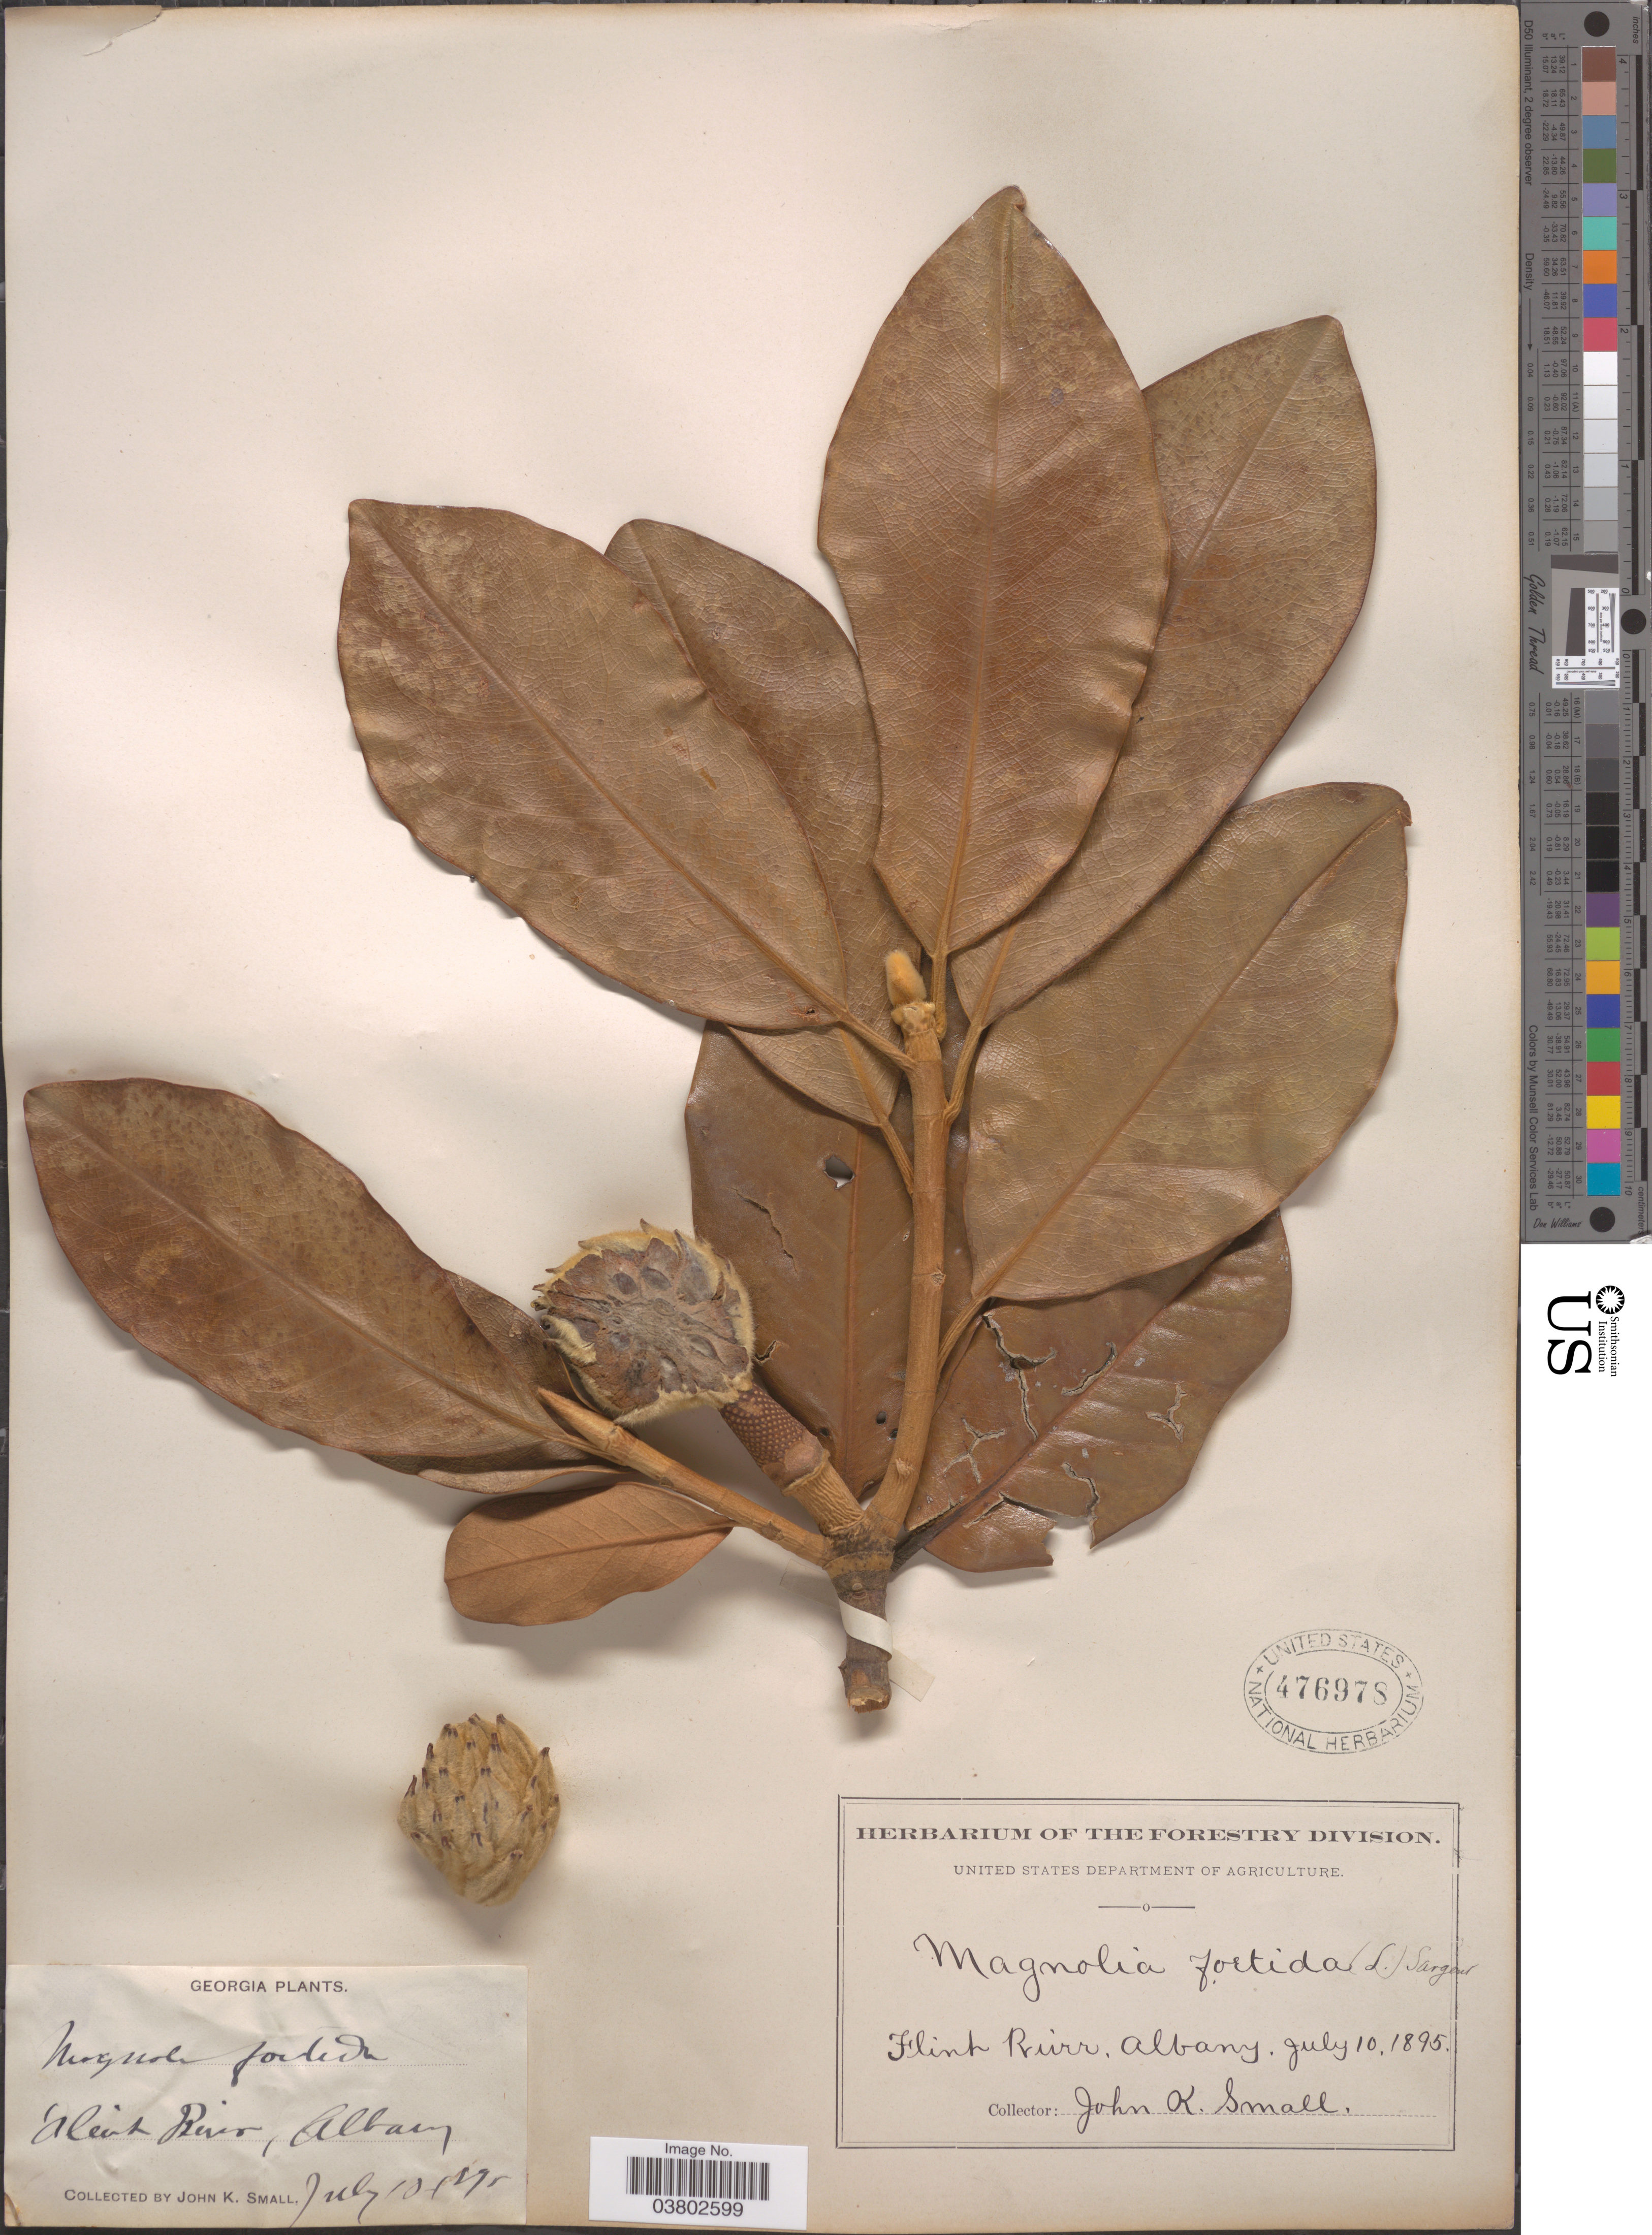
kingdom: Plantae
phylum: Tracheophyta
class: Magnoliopsida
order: Magnoliales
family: Magnoliaceae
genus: Magnolia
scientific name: Magnolia grandiflora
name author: L.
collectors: J. K. Small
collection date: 1895-07-10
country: United States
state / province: Georgia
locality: Flint River, Albany.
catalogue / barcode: US 476978